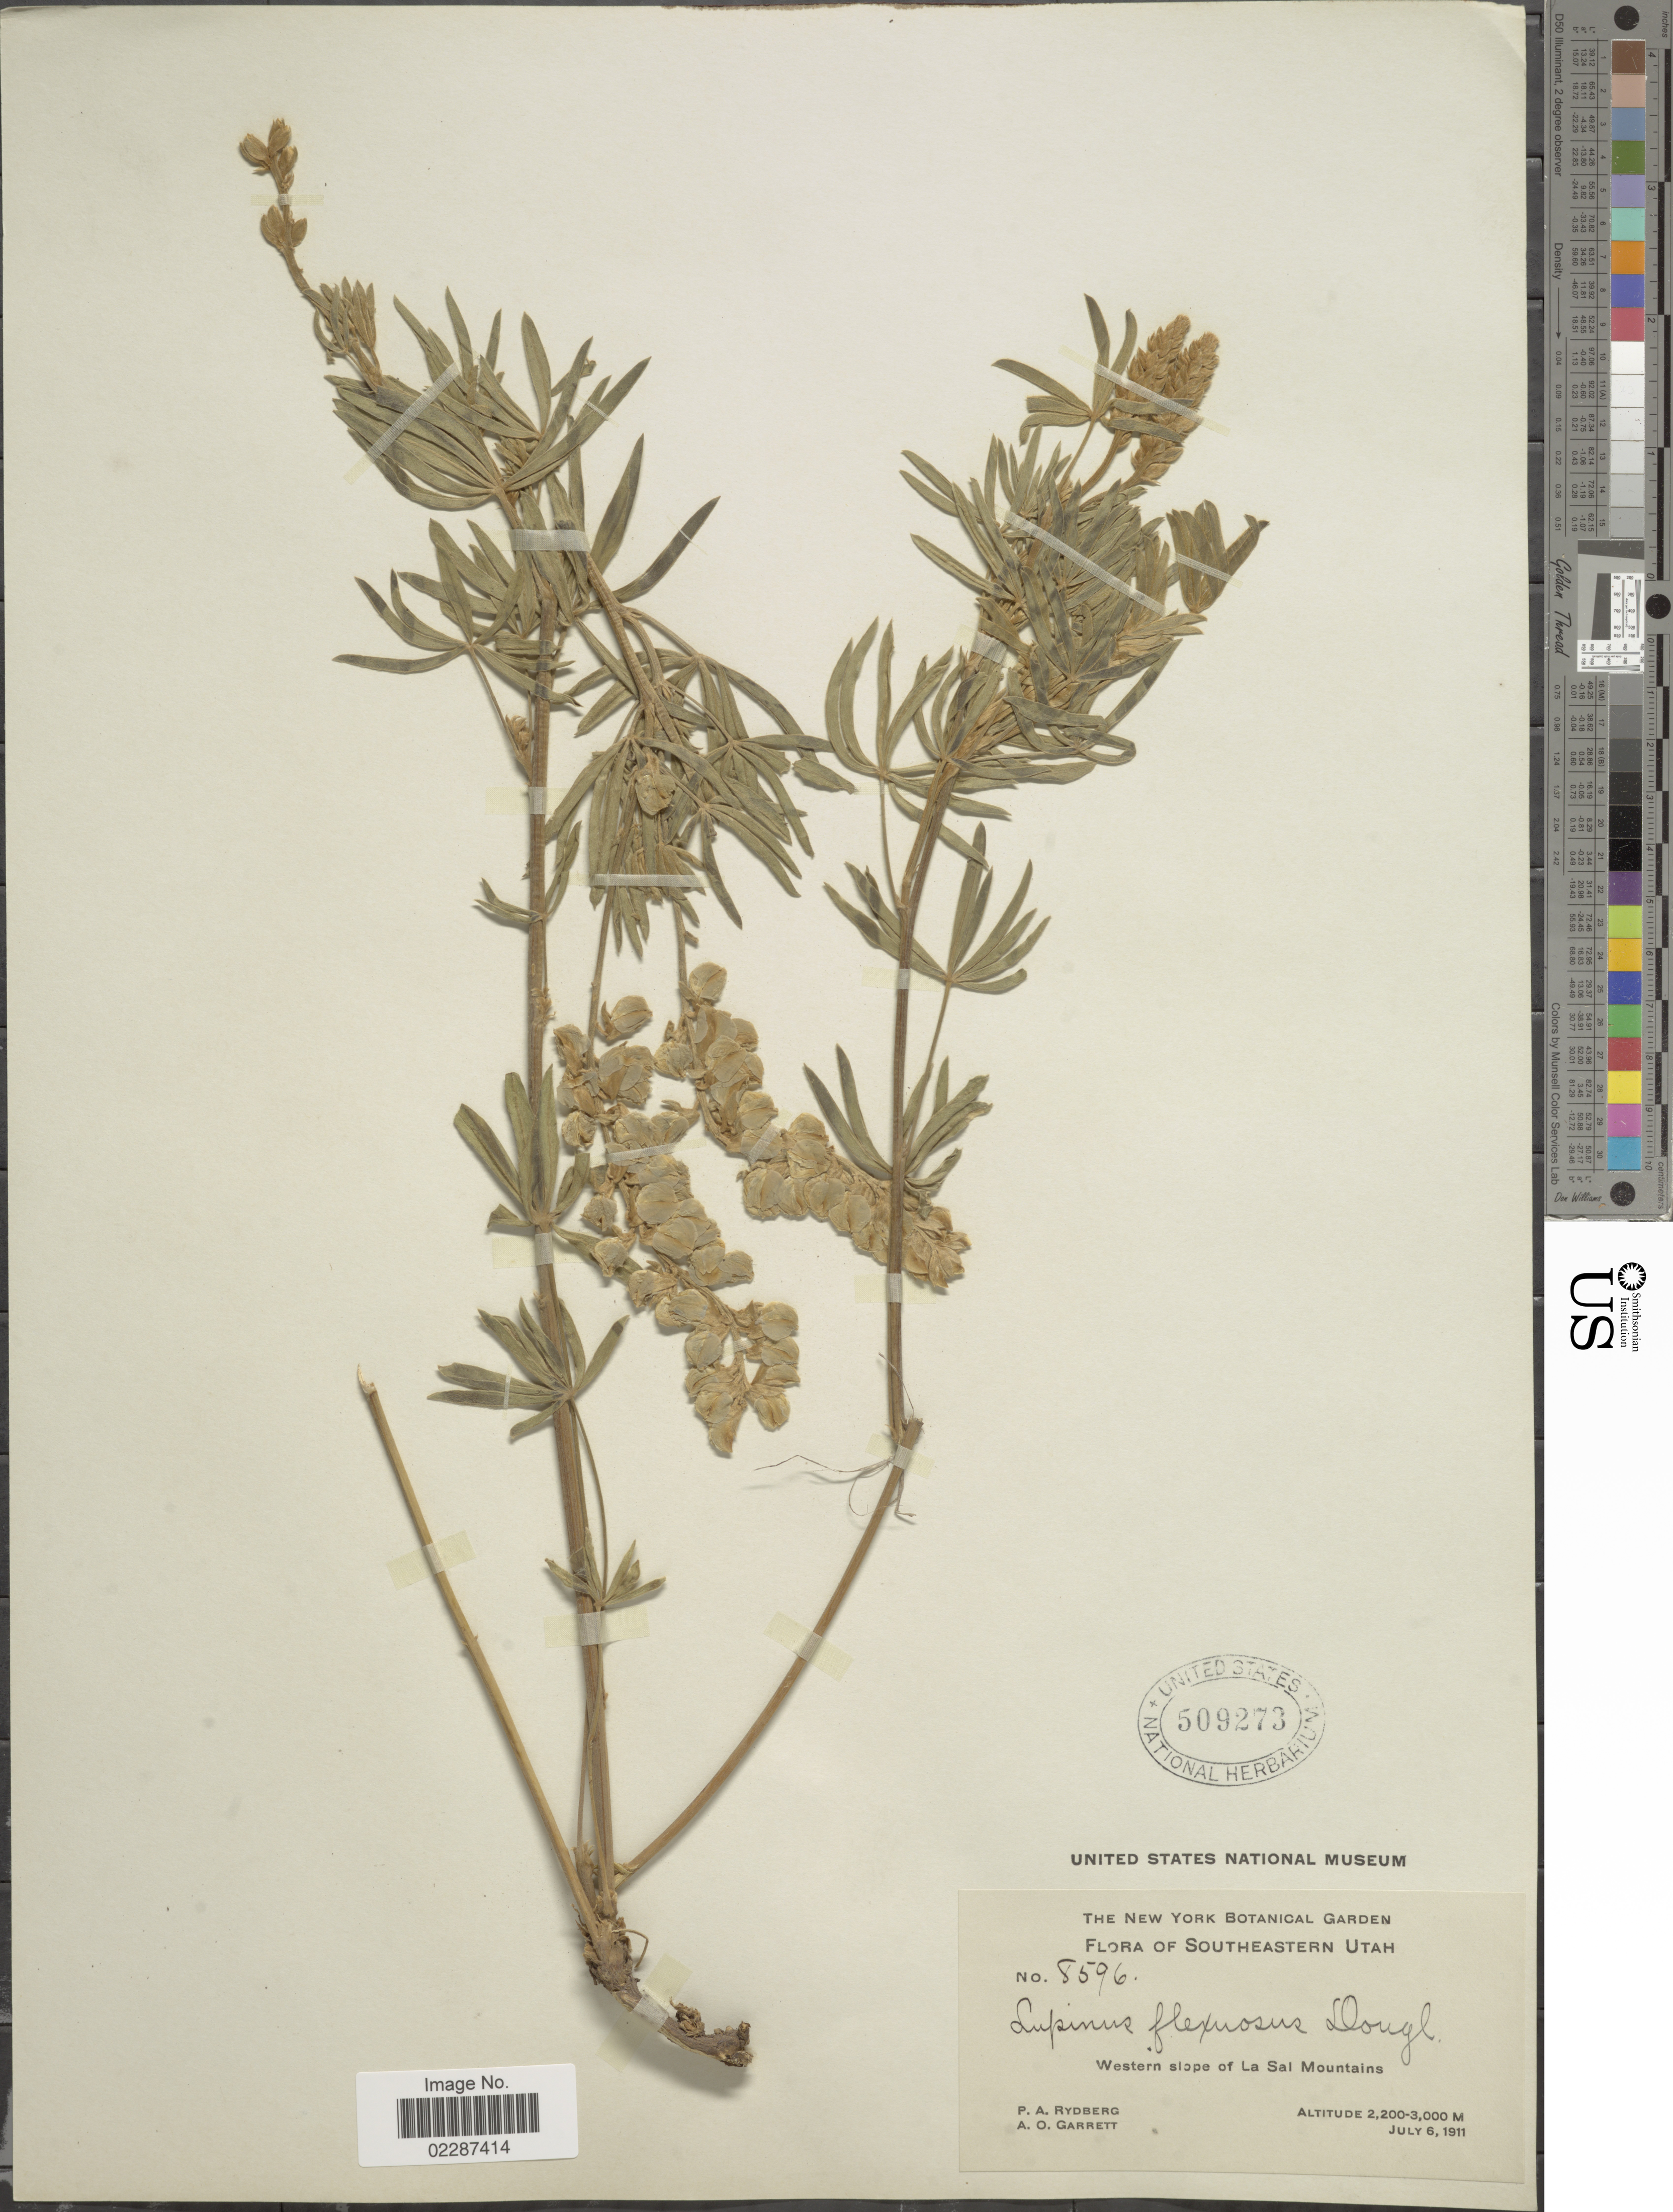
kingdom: Plantae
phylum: Tracheophyta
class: Magnoliopsida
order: Fabales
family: Fabaceae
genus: Lupinus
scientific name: Lupinus sericeus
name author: Pursh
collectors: P. A. Rydberg & A. O. Garrett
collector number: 8596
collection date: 1911-07-06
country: United States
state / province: Utah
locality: Southeastern Utah, Western slope of La Sal Mountains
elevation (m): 2200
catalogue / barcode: US 509273